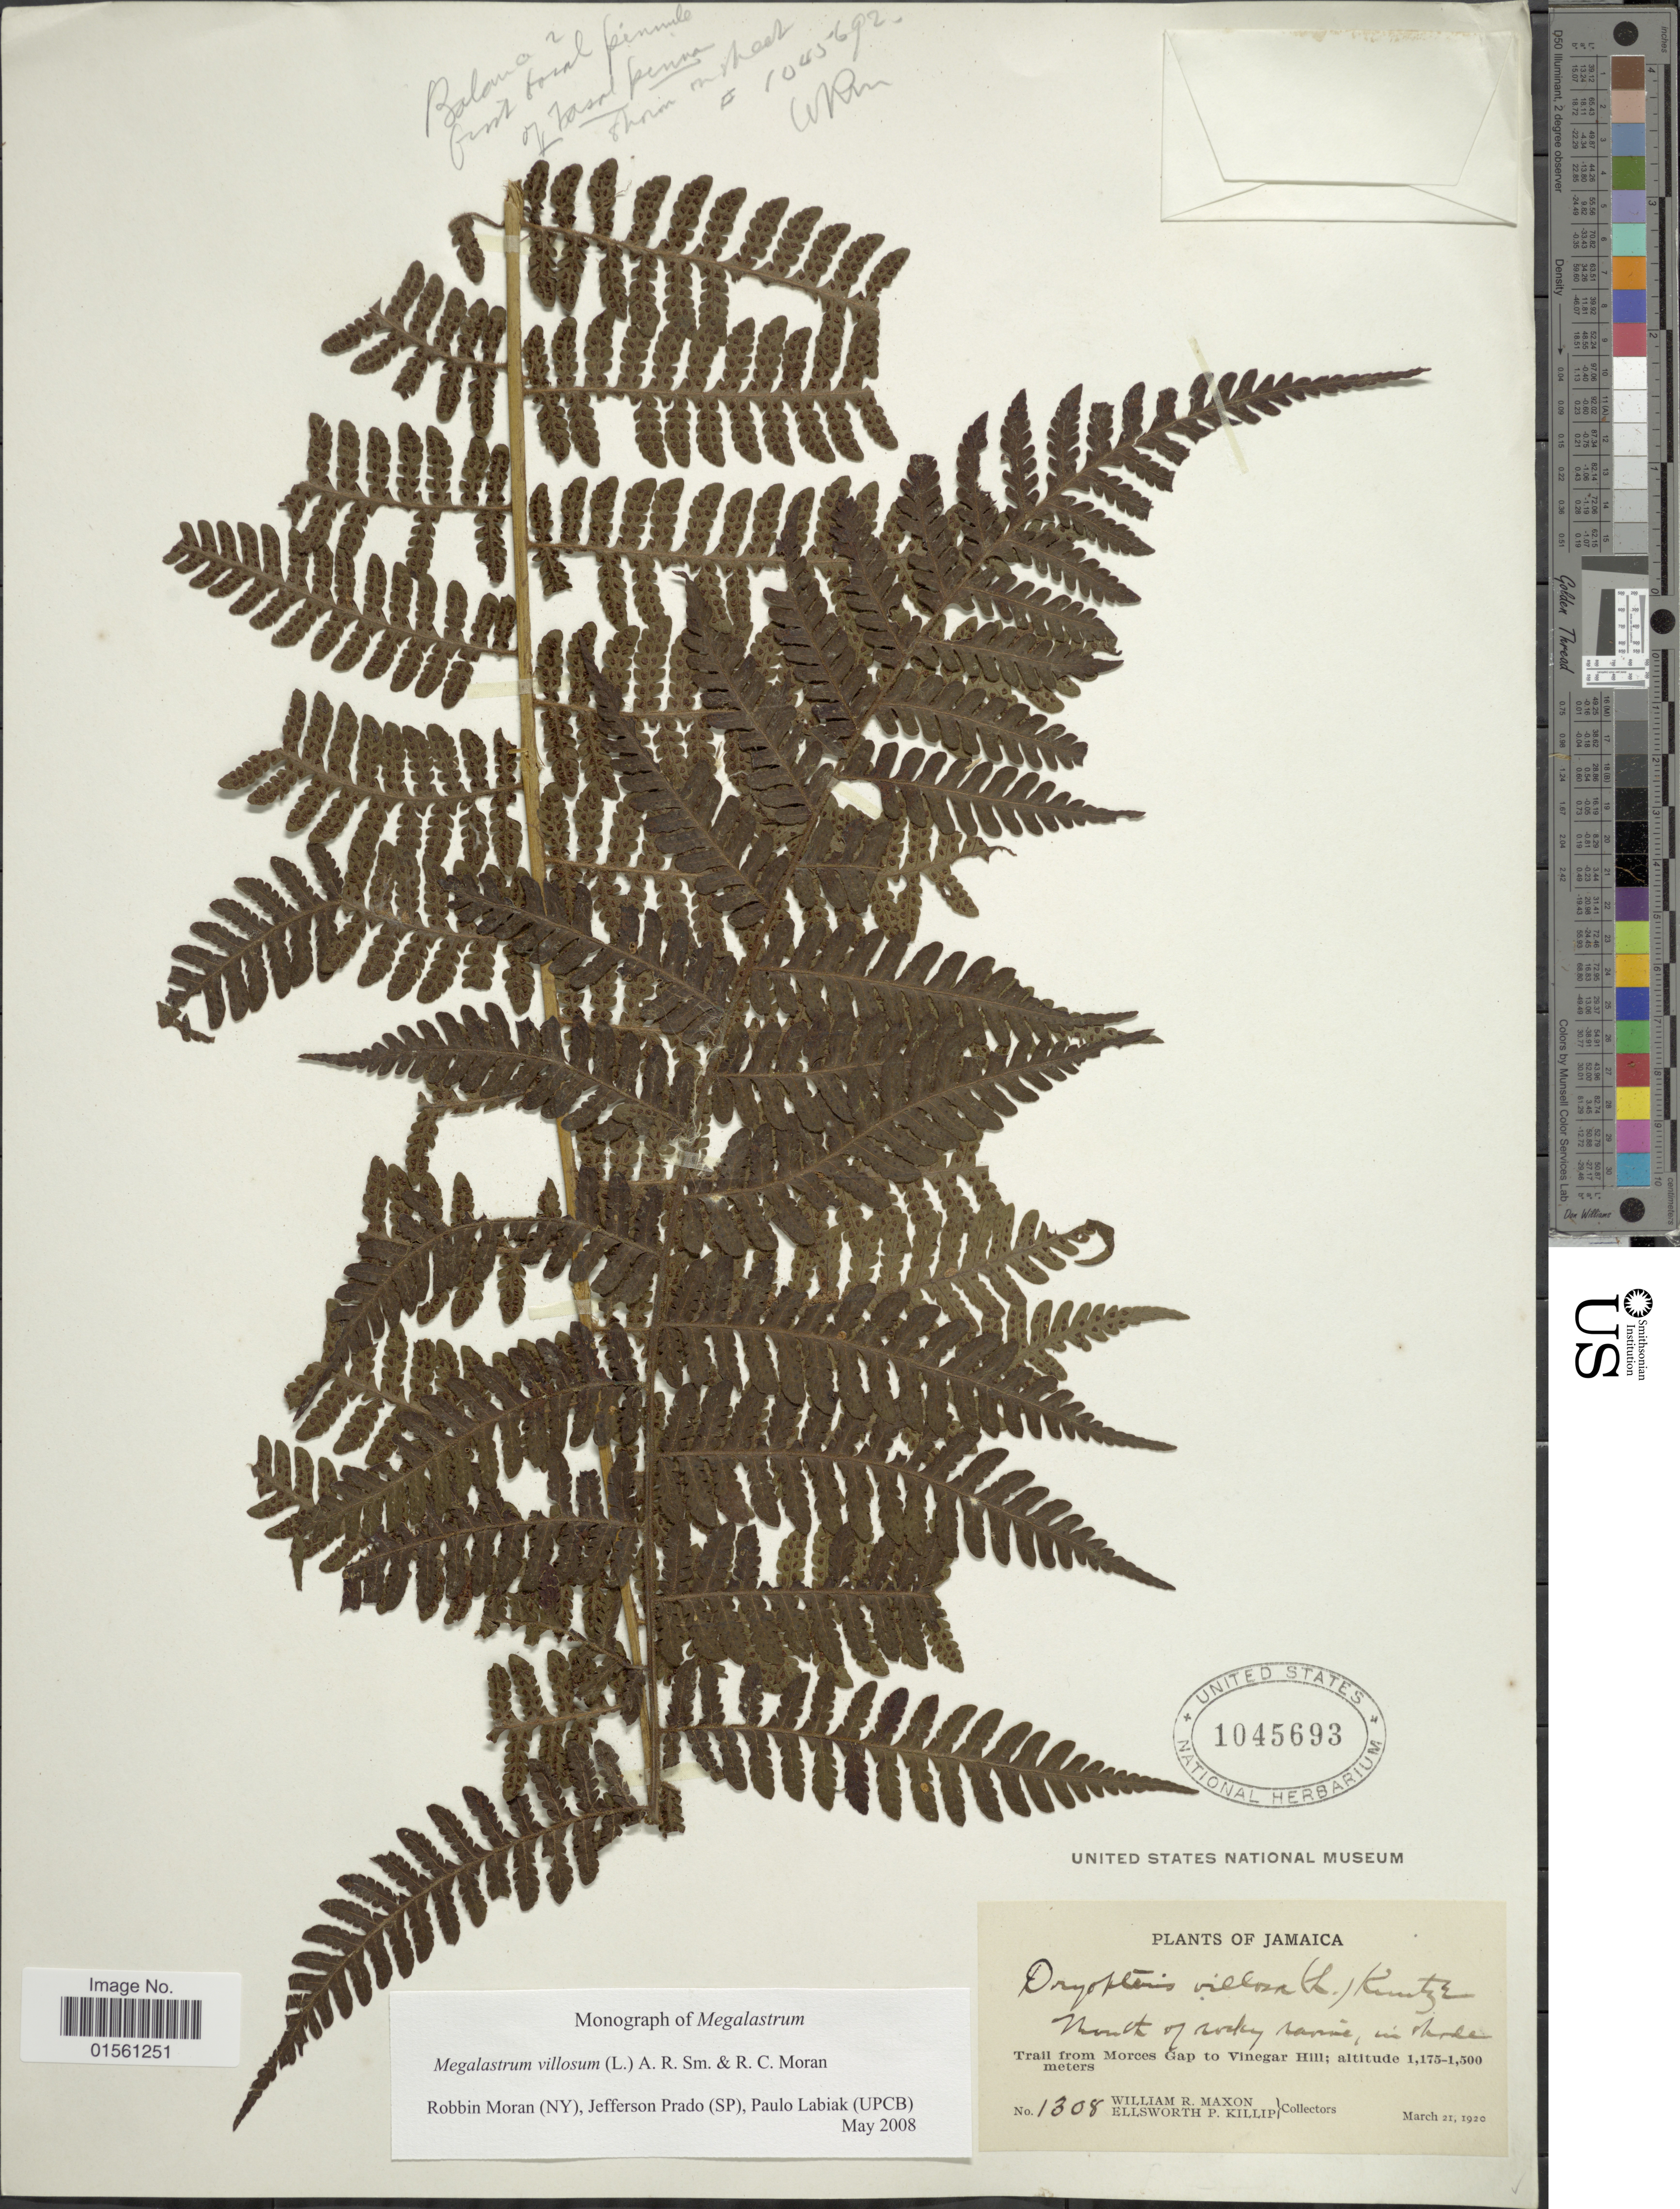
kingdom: Plantae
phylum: Tracheophyta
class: Polypodiopsida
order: Polypodiales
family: Dryopteridaceae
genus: Megalastrum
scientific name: Megalastrum villosum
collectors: W. R. Maxon & E. P. Killip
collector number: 1308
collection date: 1920-03-21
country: Jamaica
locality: Trail from Morces Gap to Vinagar Hill.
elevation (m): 1175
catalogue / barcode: US 1045693